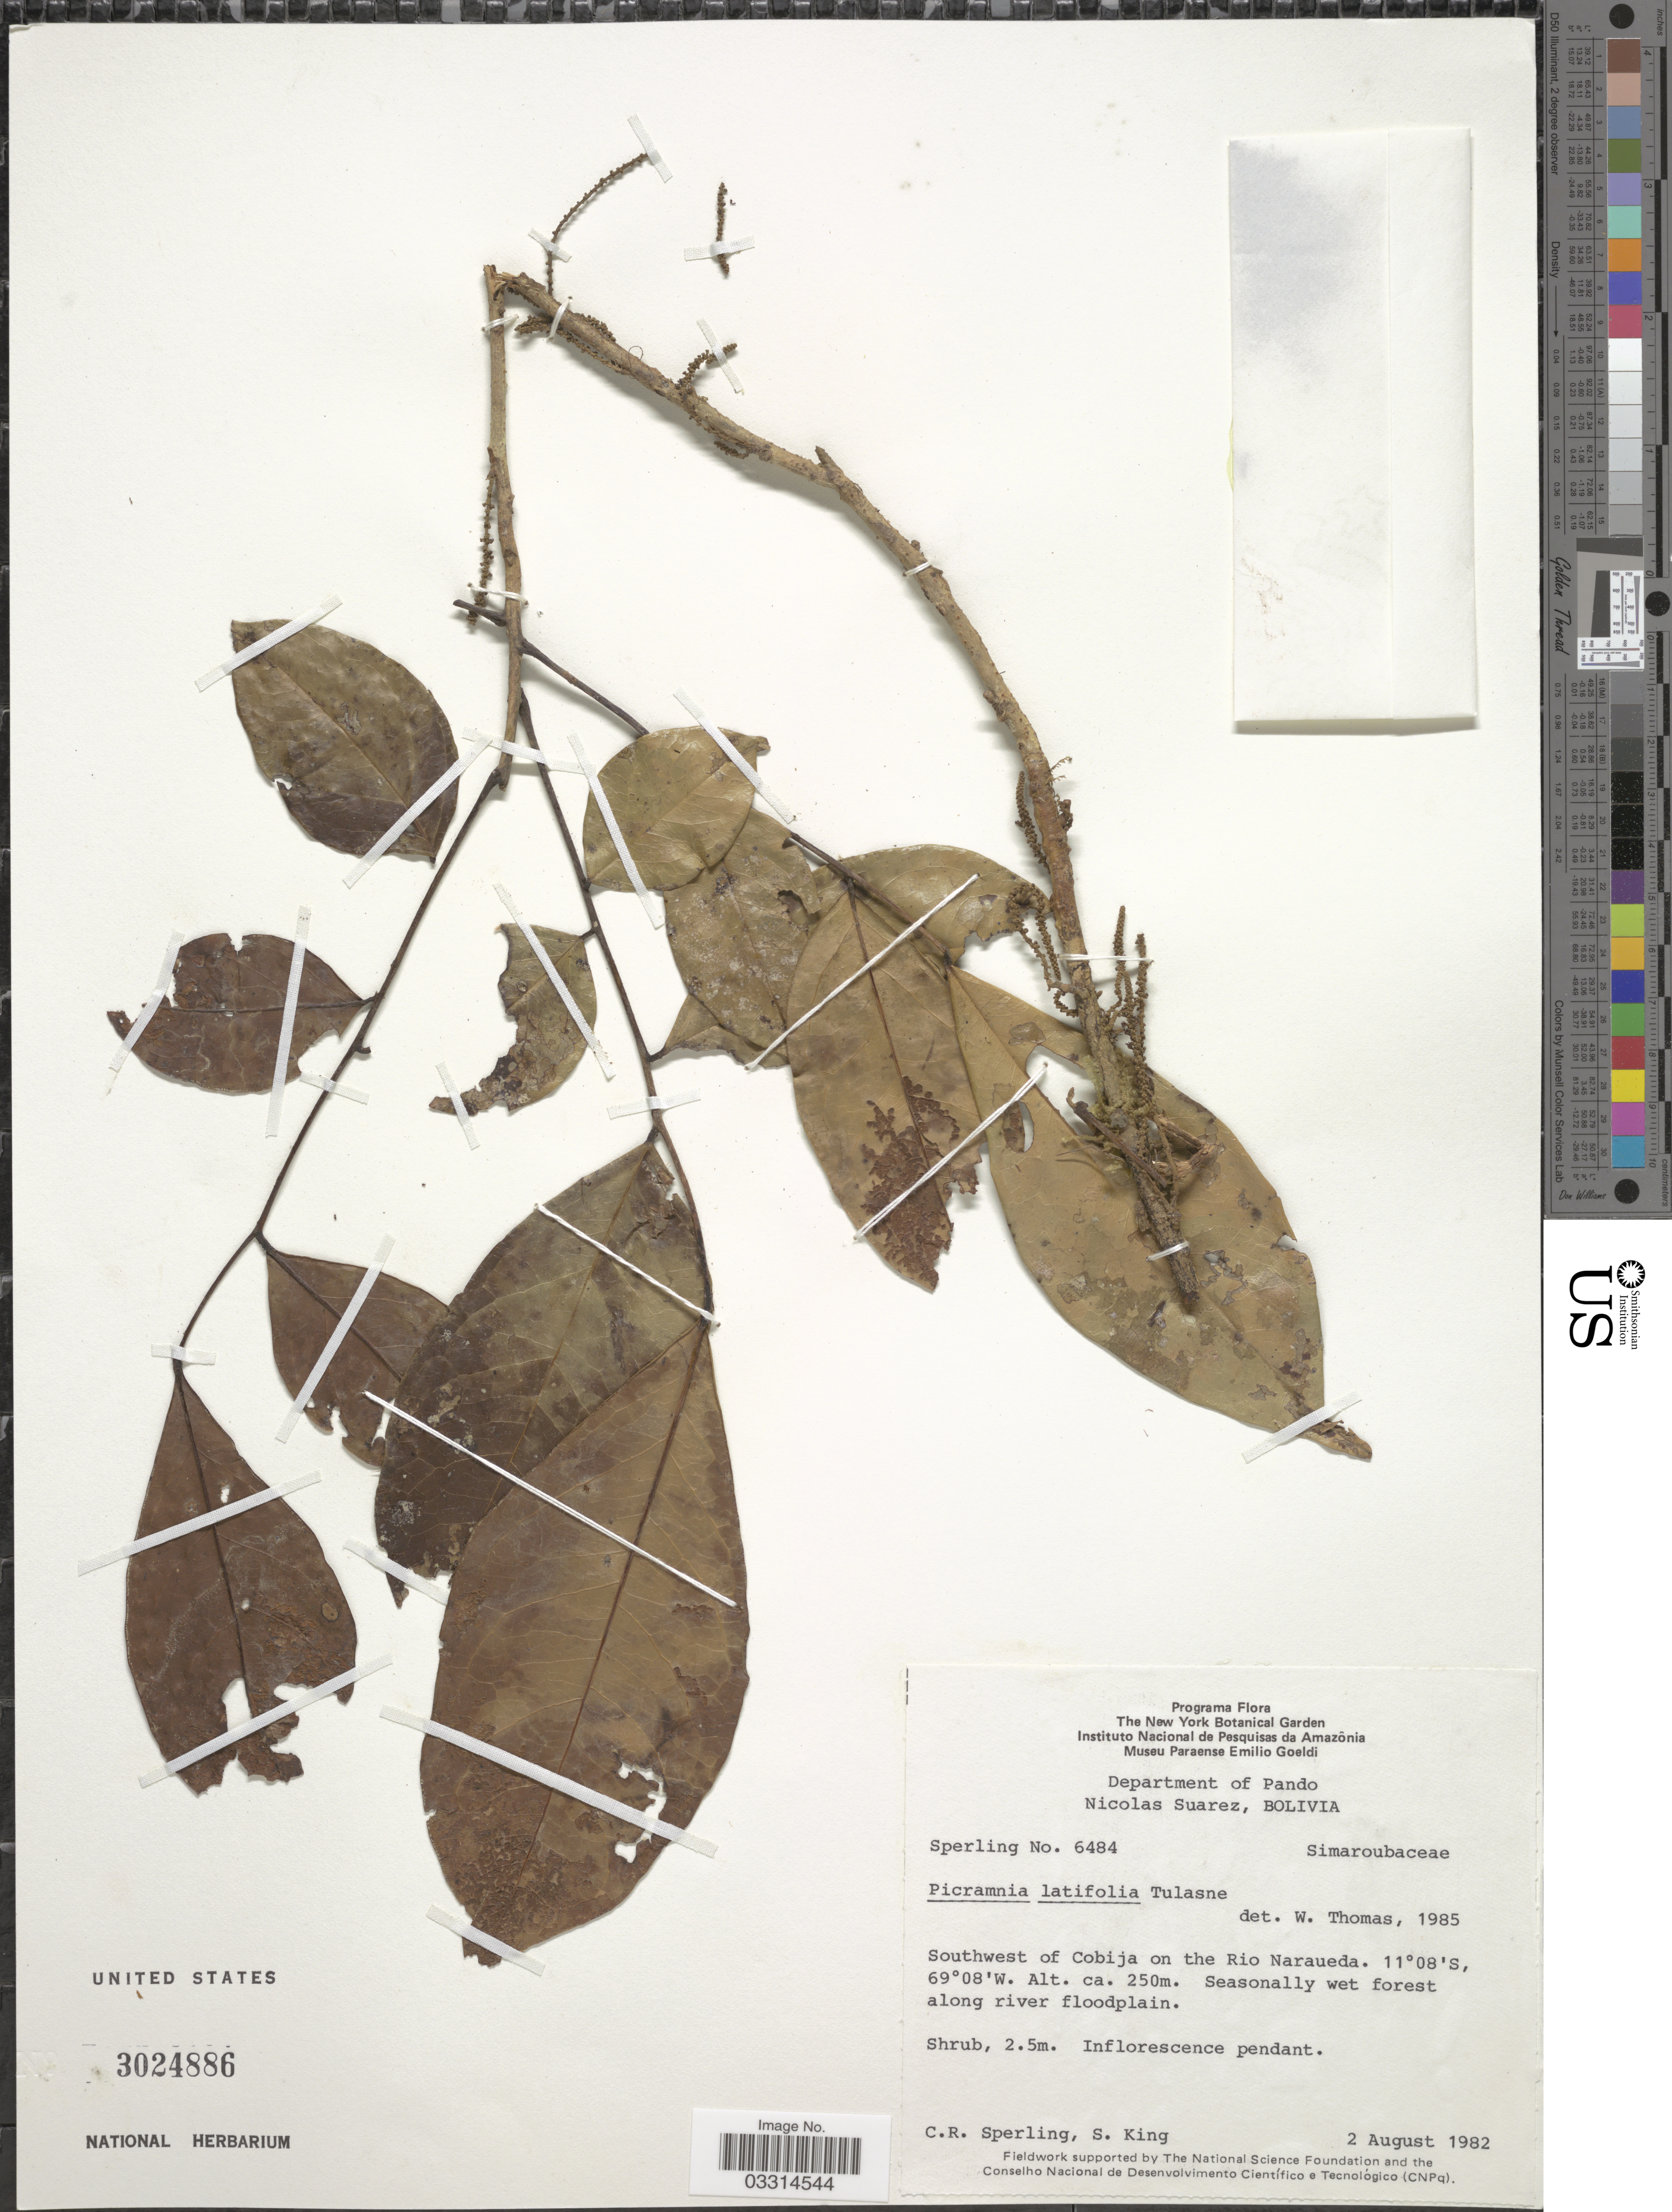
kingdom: Plantae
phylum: Tracheophyta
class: Magnoliopsida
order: Picramniales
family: Picramniaceae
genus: Picramnia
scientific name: Picramnia latifolia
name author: Tul.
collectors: C. R. Sperling & S. King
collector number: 6484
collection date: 1982-08-02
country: Bolivia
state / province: Pando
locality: Departamento of Pando. Southwest of Cobija on the Rio Naraueda.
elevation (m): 250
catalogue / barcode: US 3024886